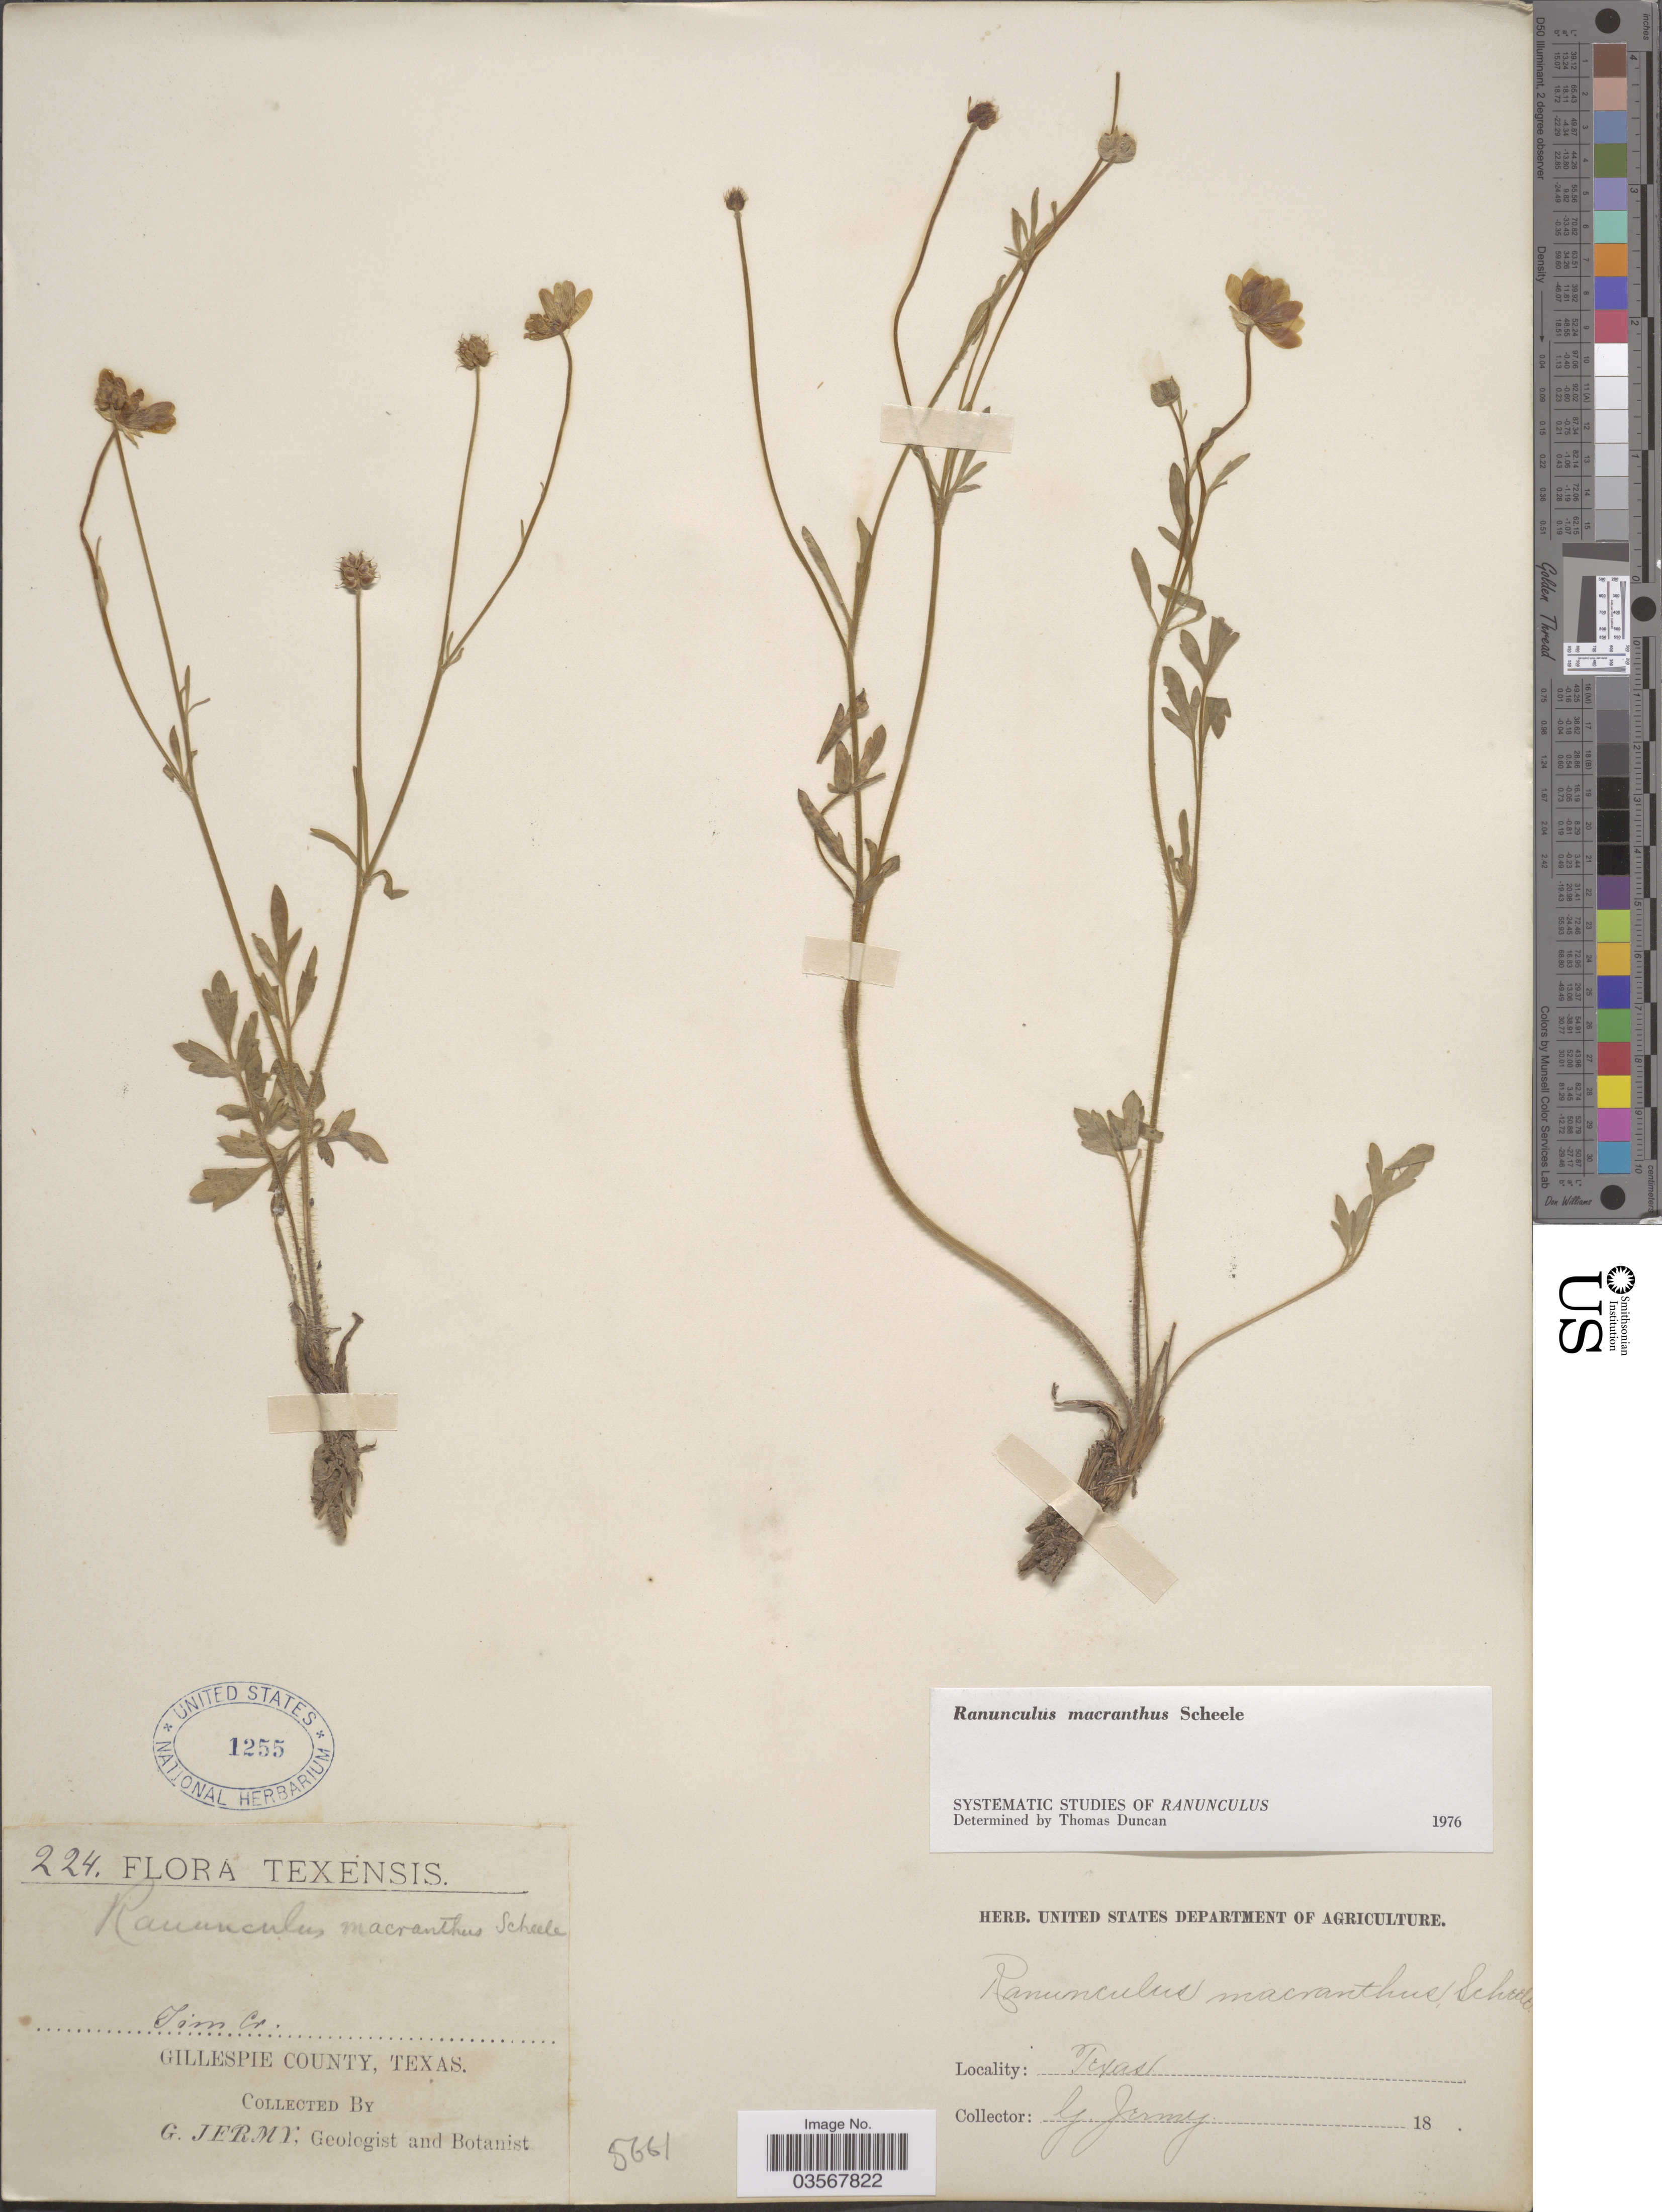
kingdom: Plantae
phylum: Tracheophyta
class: Magnoliopsida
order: Ranunculales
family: Ranunculaceae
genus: Ranunculus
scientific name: Ranunculus macranthus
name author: Scheele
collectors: G. Jermy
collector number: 224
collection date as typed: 18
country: United States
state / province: Texas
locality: Jim Cr. Gillespie County.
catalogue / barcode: US 1255